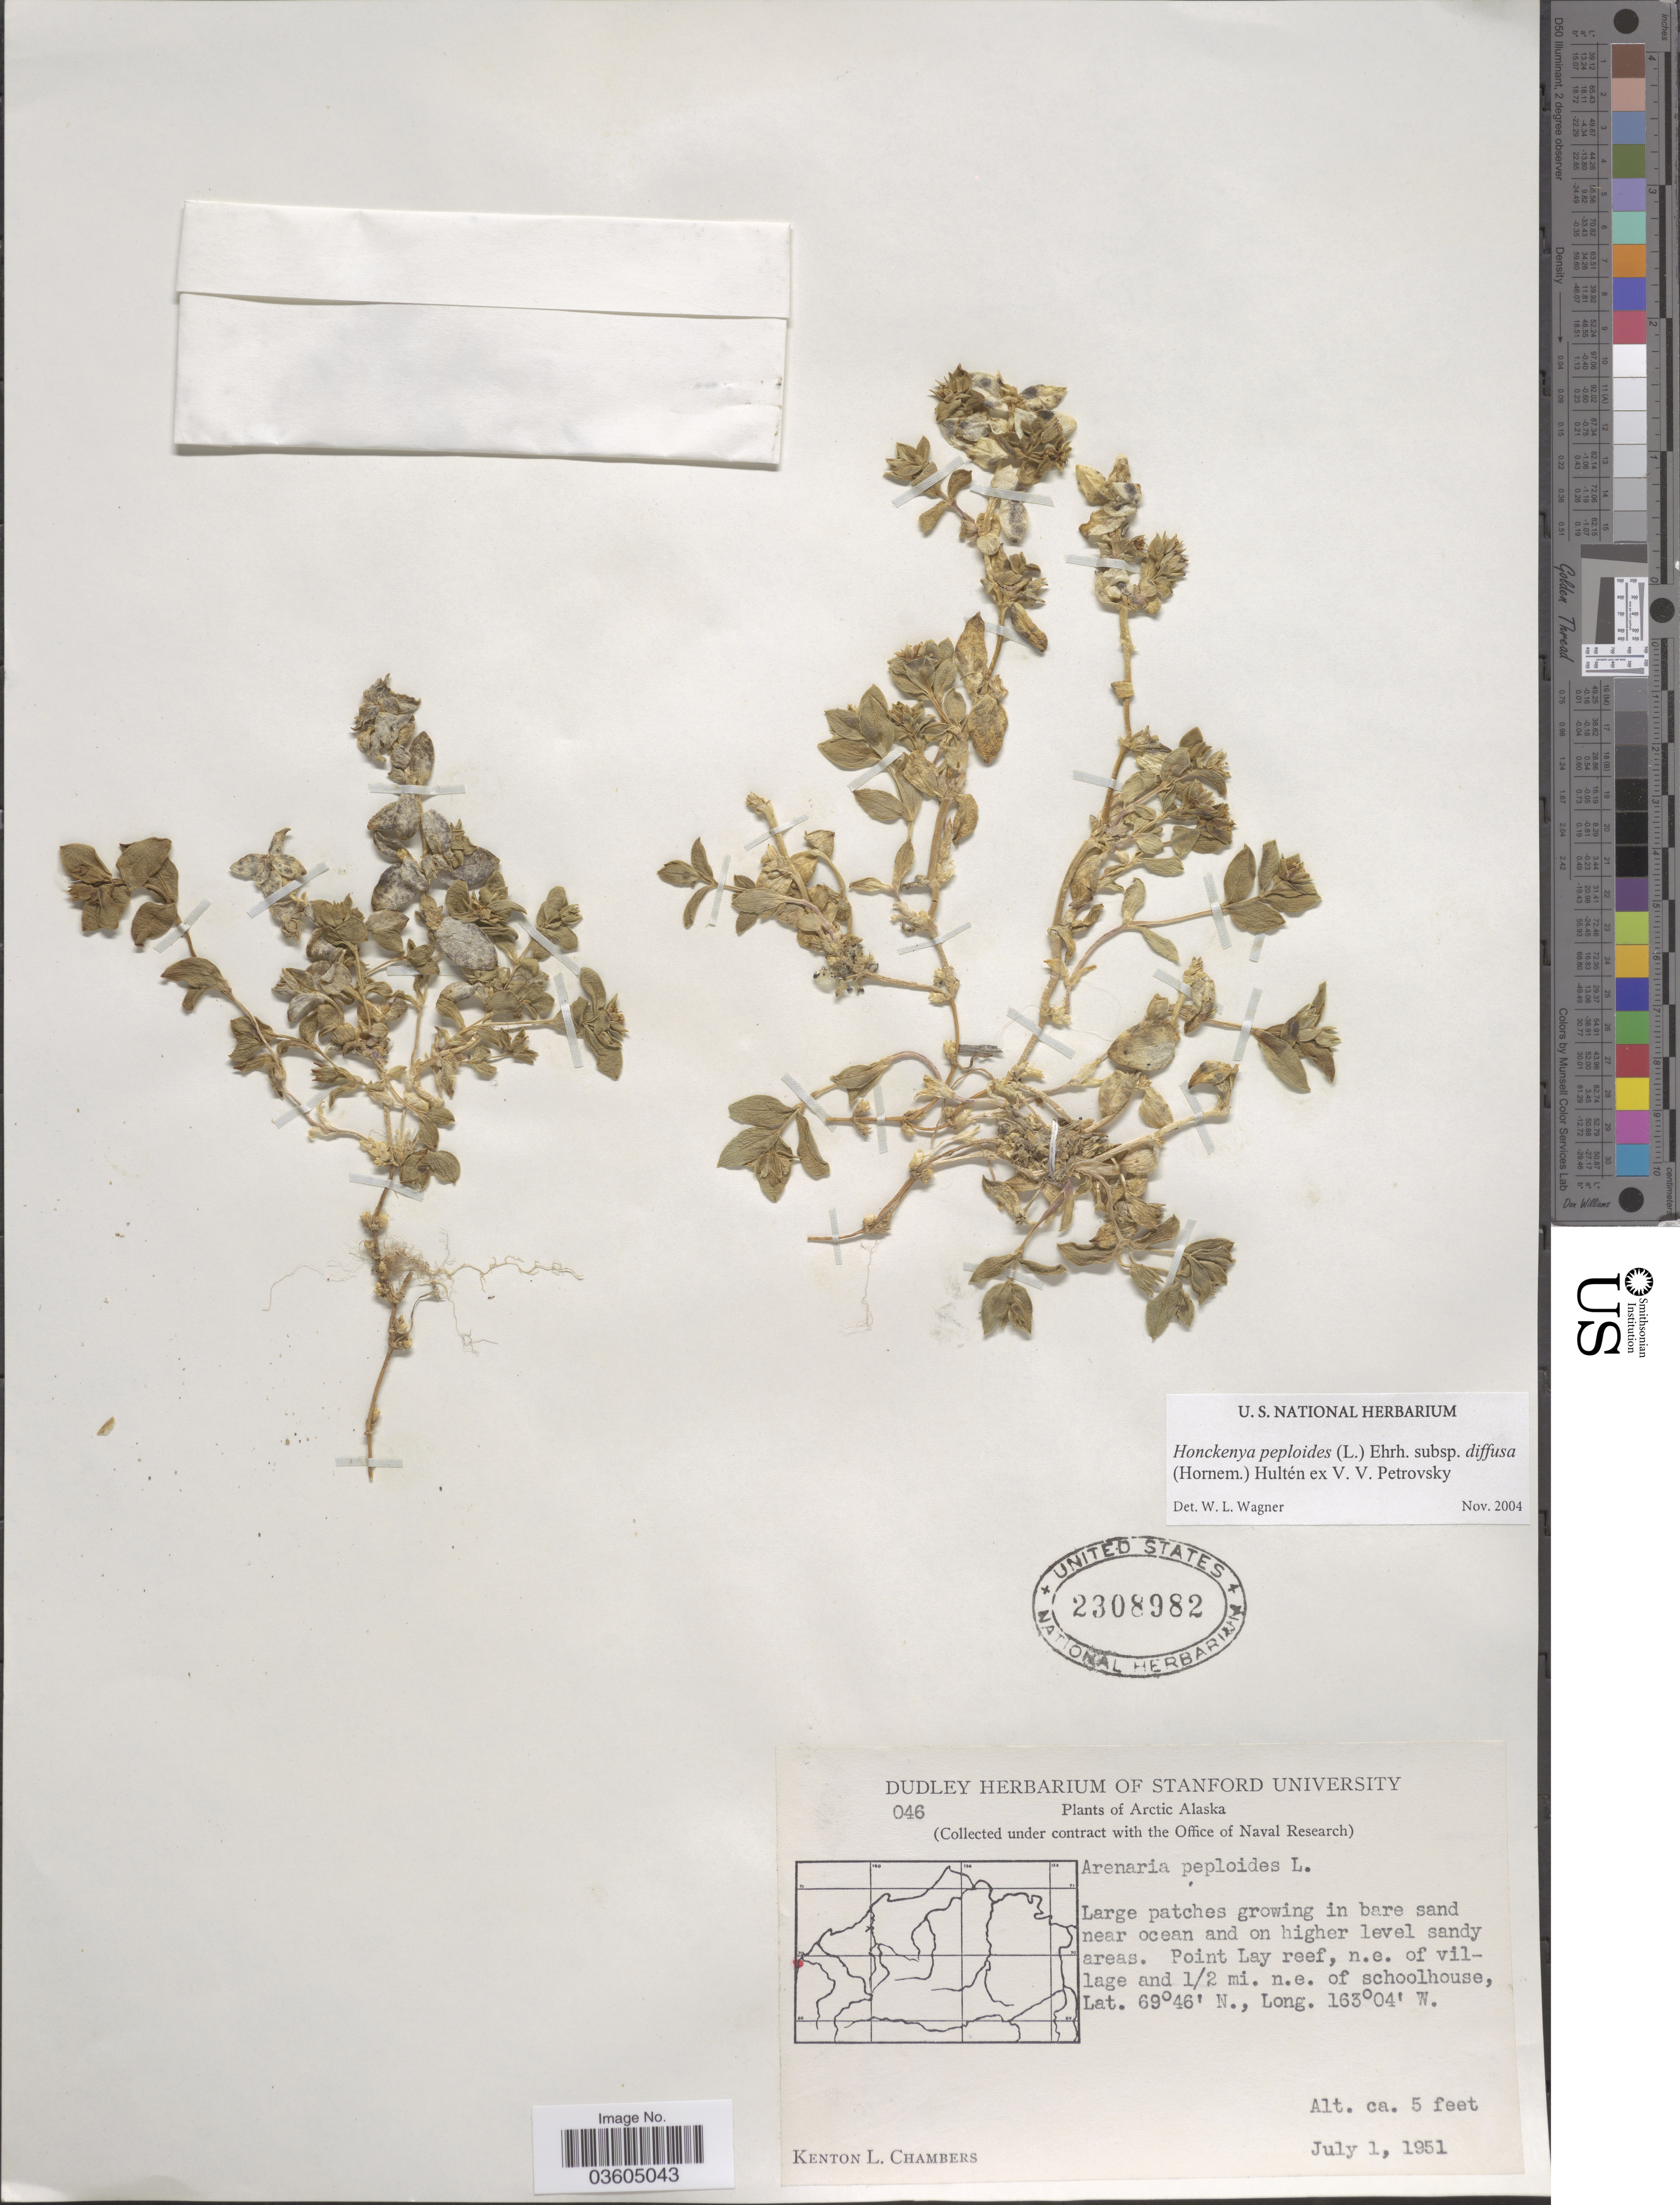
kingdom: Plantae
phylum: Tracheophyta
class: Magnoliopsida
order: Caryophyllales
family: Caryophyllaceae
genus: Honckenya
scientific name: Honckenya peploides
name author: (L.) Ehrh.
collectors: K. L. Chambers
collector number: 046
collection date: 1951-07-01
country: United States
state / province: Alaska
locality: Arctic Alaska. Point Lay reef, n.e. of village and ½ mi. n.e. of schoolhouse.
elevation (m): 2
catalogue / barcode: US 2308982